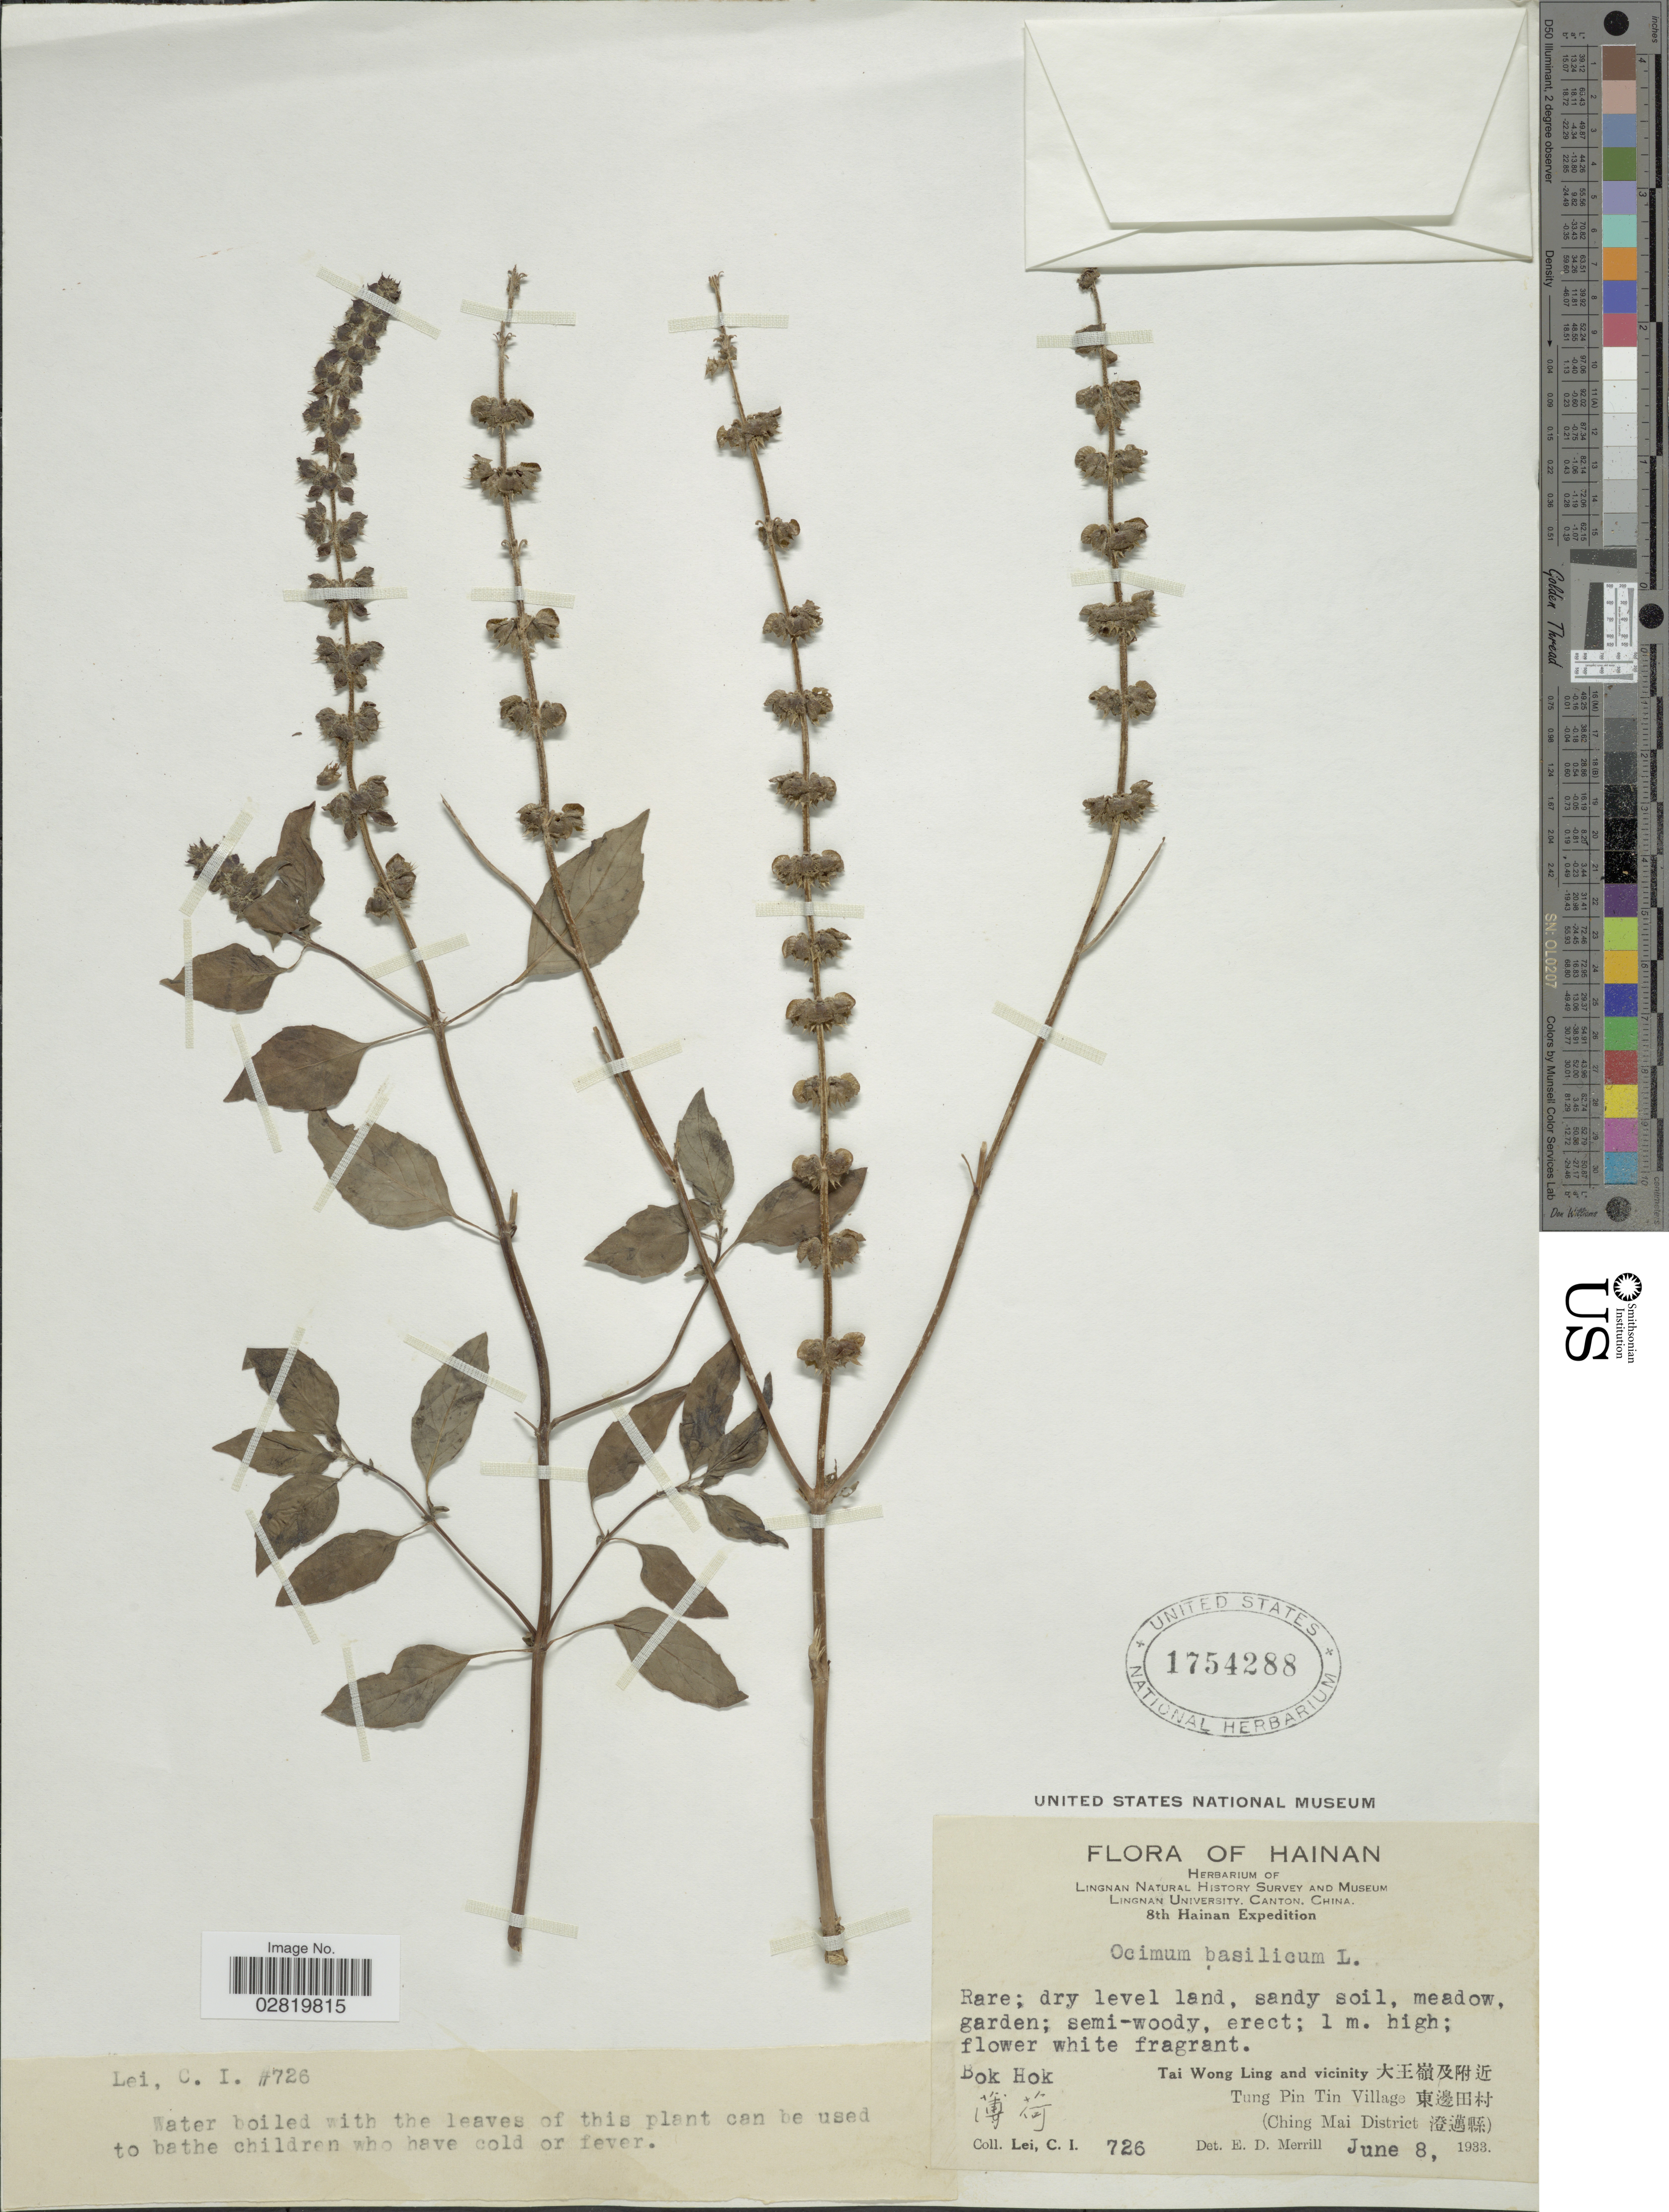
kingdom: Plantae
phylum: Tracheophyta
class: Magnoliopsida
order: Lamiales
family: Lamiaceae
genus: Ocimum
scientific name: Ocimum basilicum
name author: L.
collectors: C. I. Lei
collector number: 726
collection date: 1933-06-08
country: China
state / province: Hainan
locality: Hainan, Bok Hok, Tai Wong Ling and vicinity, Tung Pin Tin Village (Ching Mai District).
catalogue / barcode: US 1754288